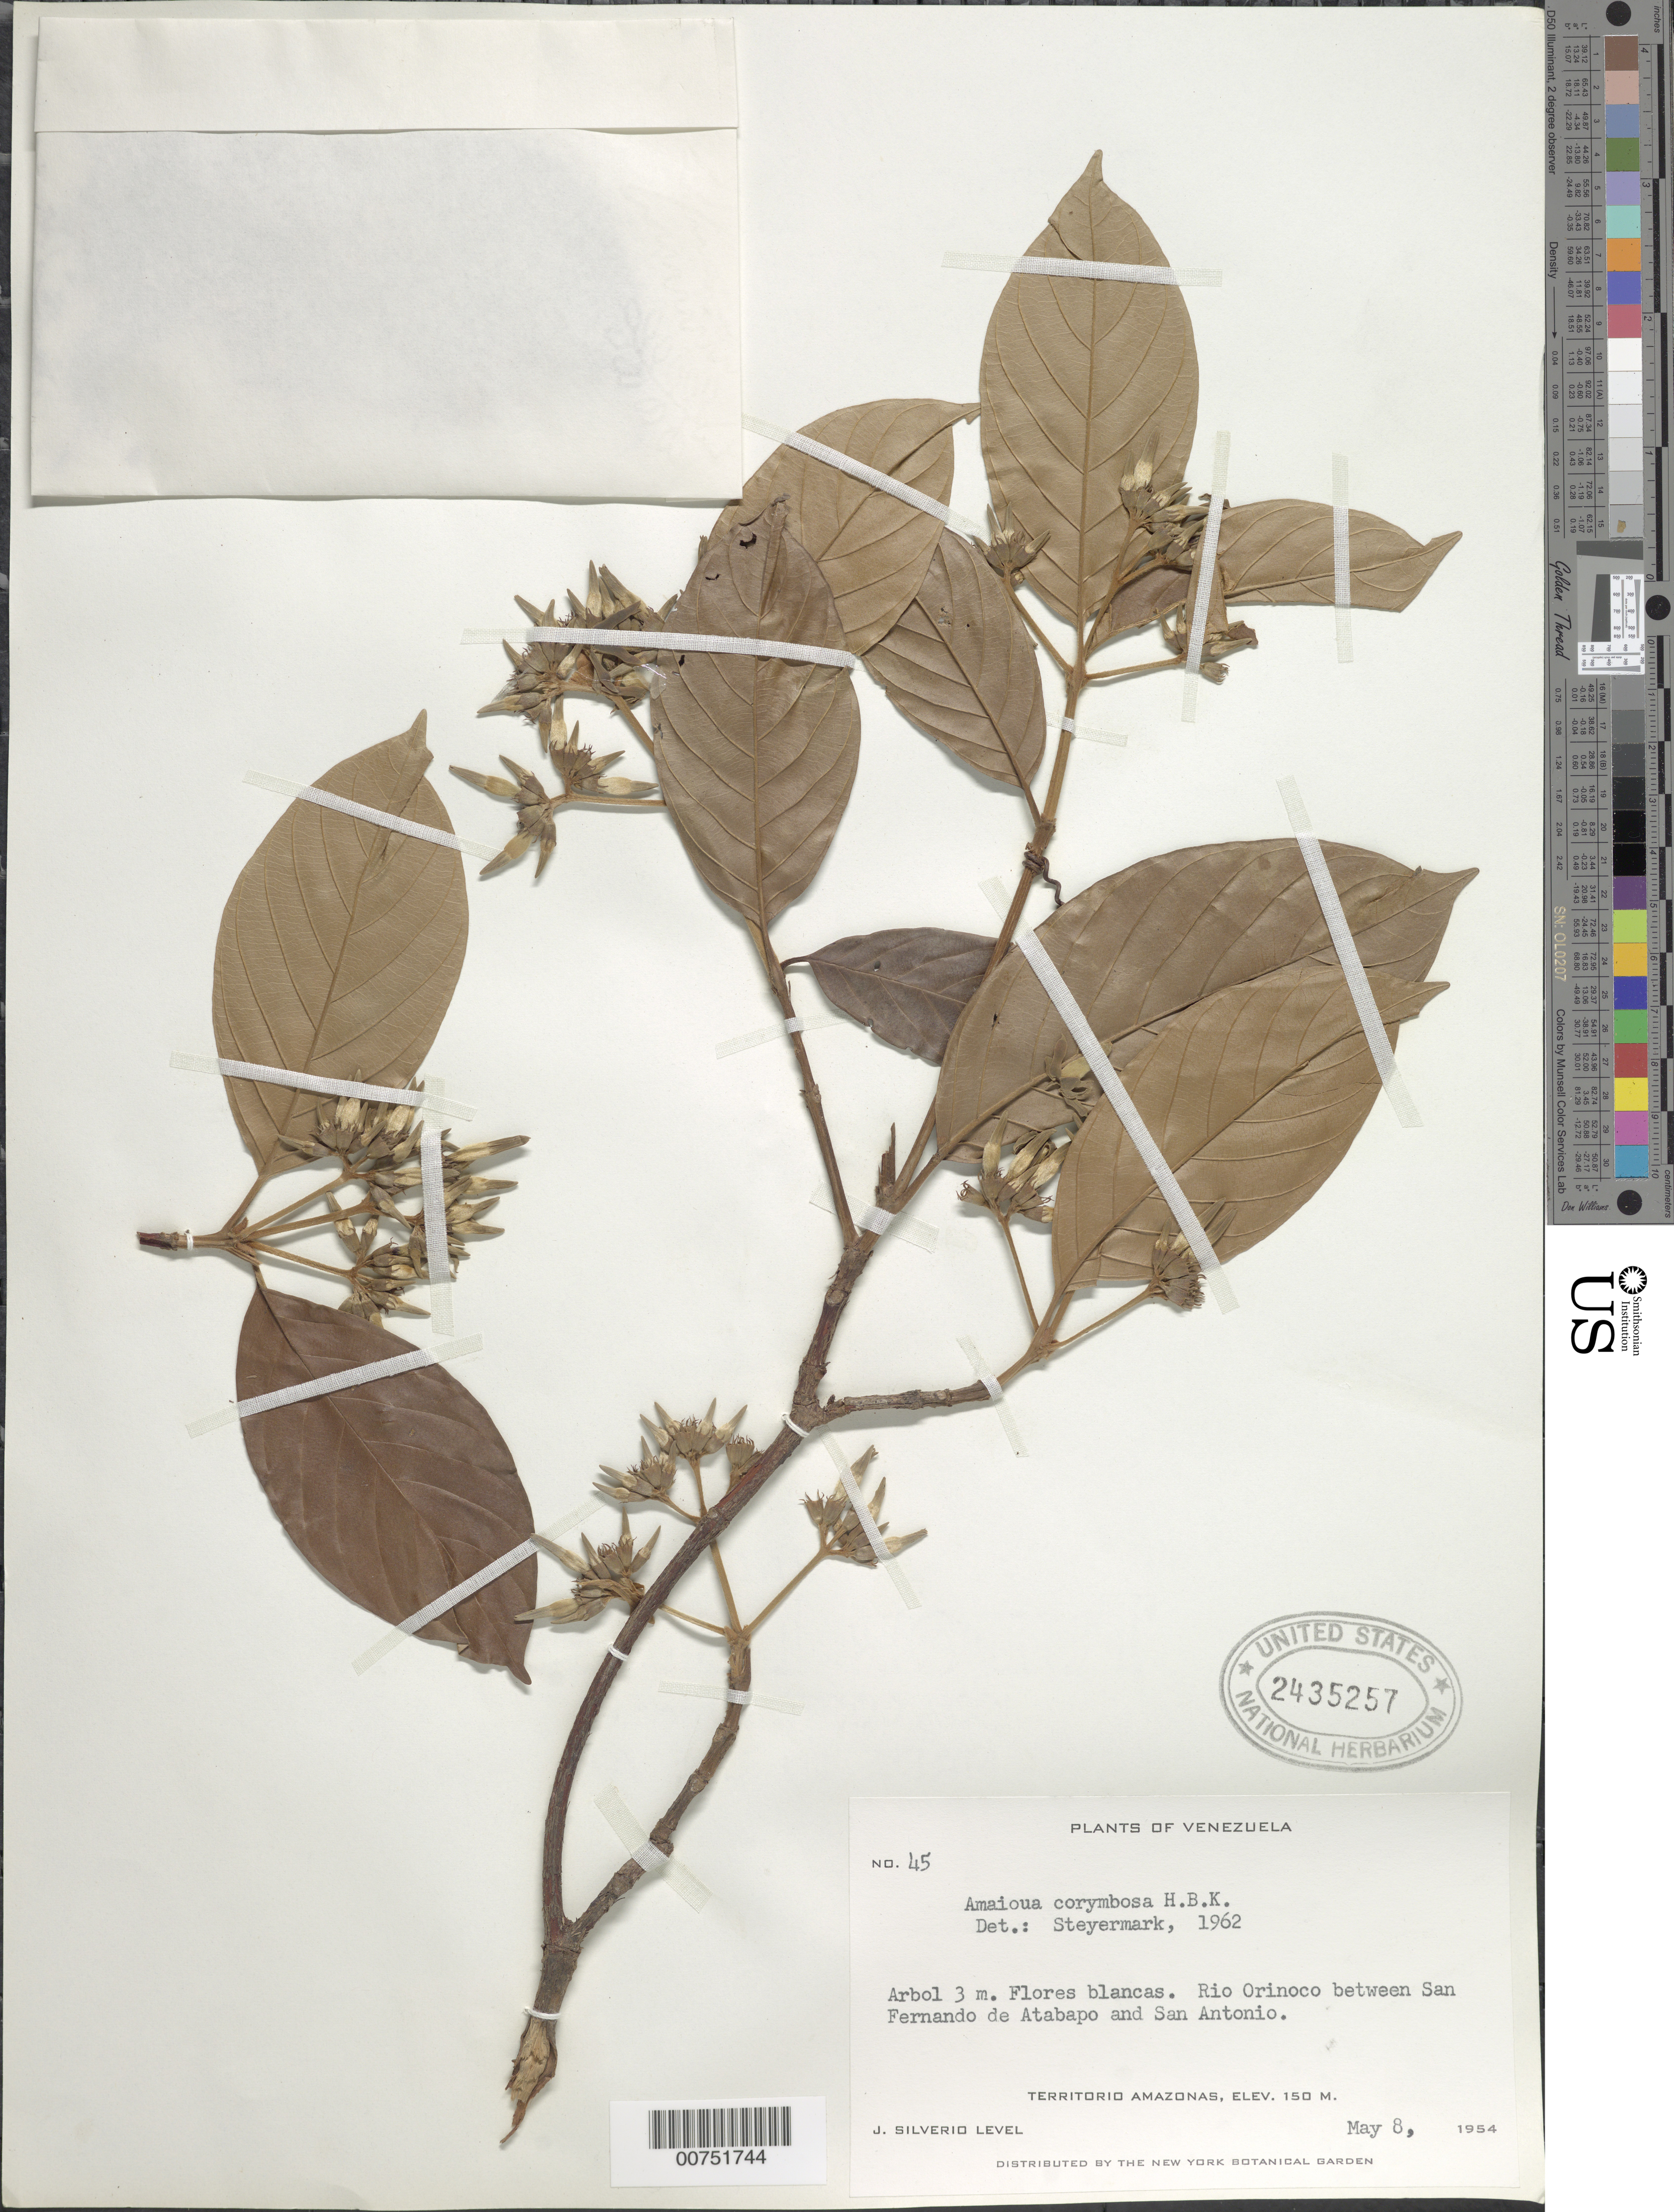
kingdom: Plantae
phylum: Tracheophyta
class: Magnoliopsida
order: Gentianales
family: Rubiaceae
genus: Amaioua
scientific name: Amaioua corymbosa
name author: Kunth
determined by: Steyermark, Julian A., (VEN)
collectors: J. Silverio L.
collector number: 45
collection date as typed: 8-May-54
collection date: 1954-05-08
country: Venezuela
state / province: Amazonas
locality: Río Orinoco, San Fernando de Atabapo to San Antonio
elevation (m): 150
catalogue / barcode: US 2435257